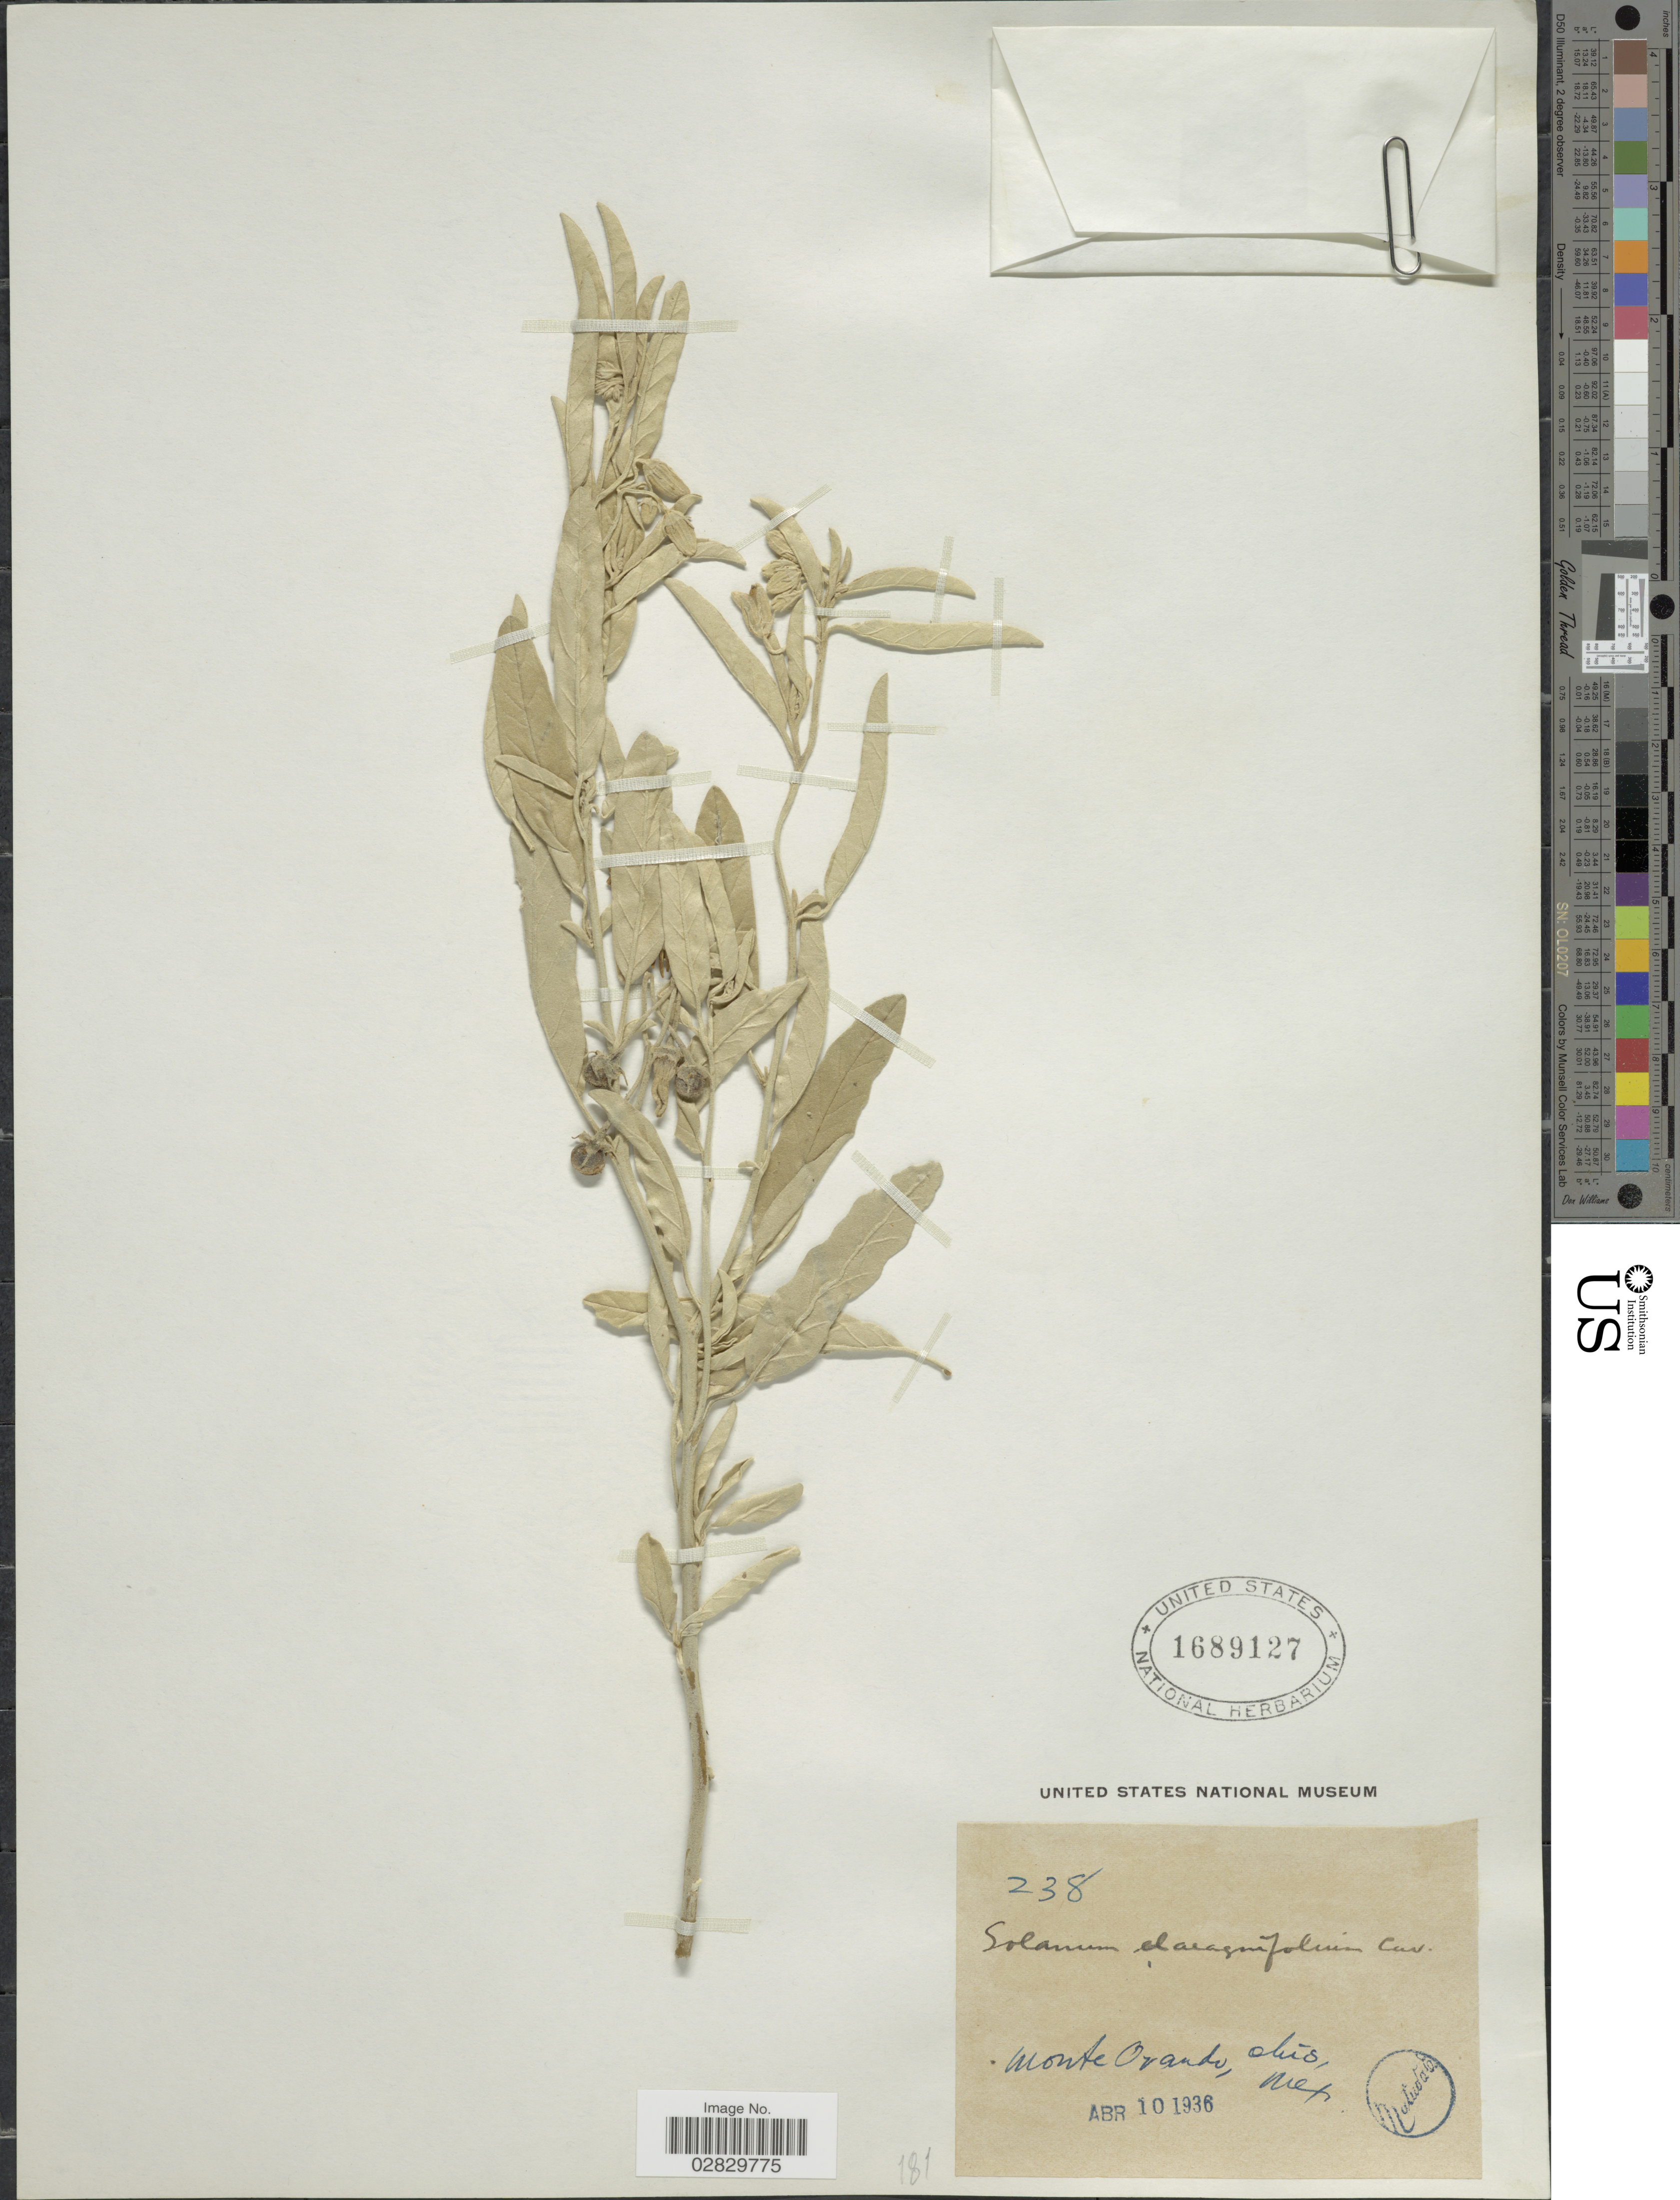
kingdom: Plantae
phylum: Tracheophyta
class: Magnoliopsida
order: Solanales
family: Solanaceae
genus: Solanum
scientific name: Solanum elaeagnifolium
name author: Cav.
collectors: E. Matuda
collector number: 238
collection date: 1936-04-10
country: Mexico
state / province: Chiapas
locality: Monte Grande, Chis, Mex.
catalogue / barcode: US 1689127